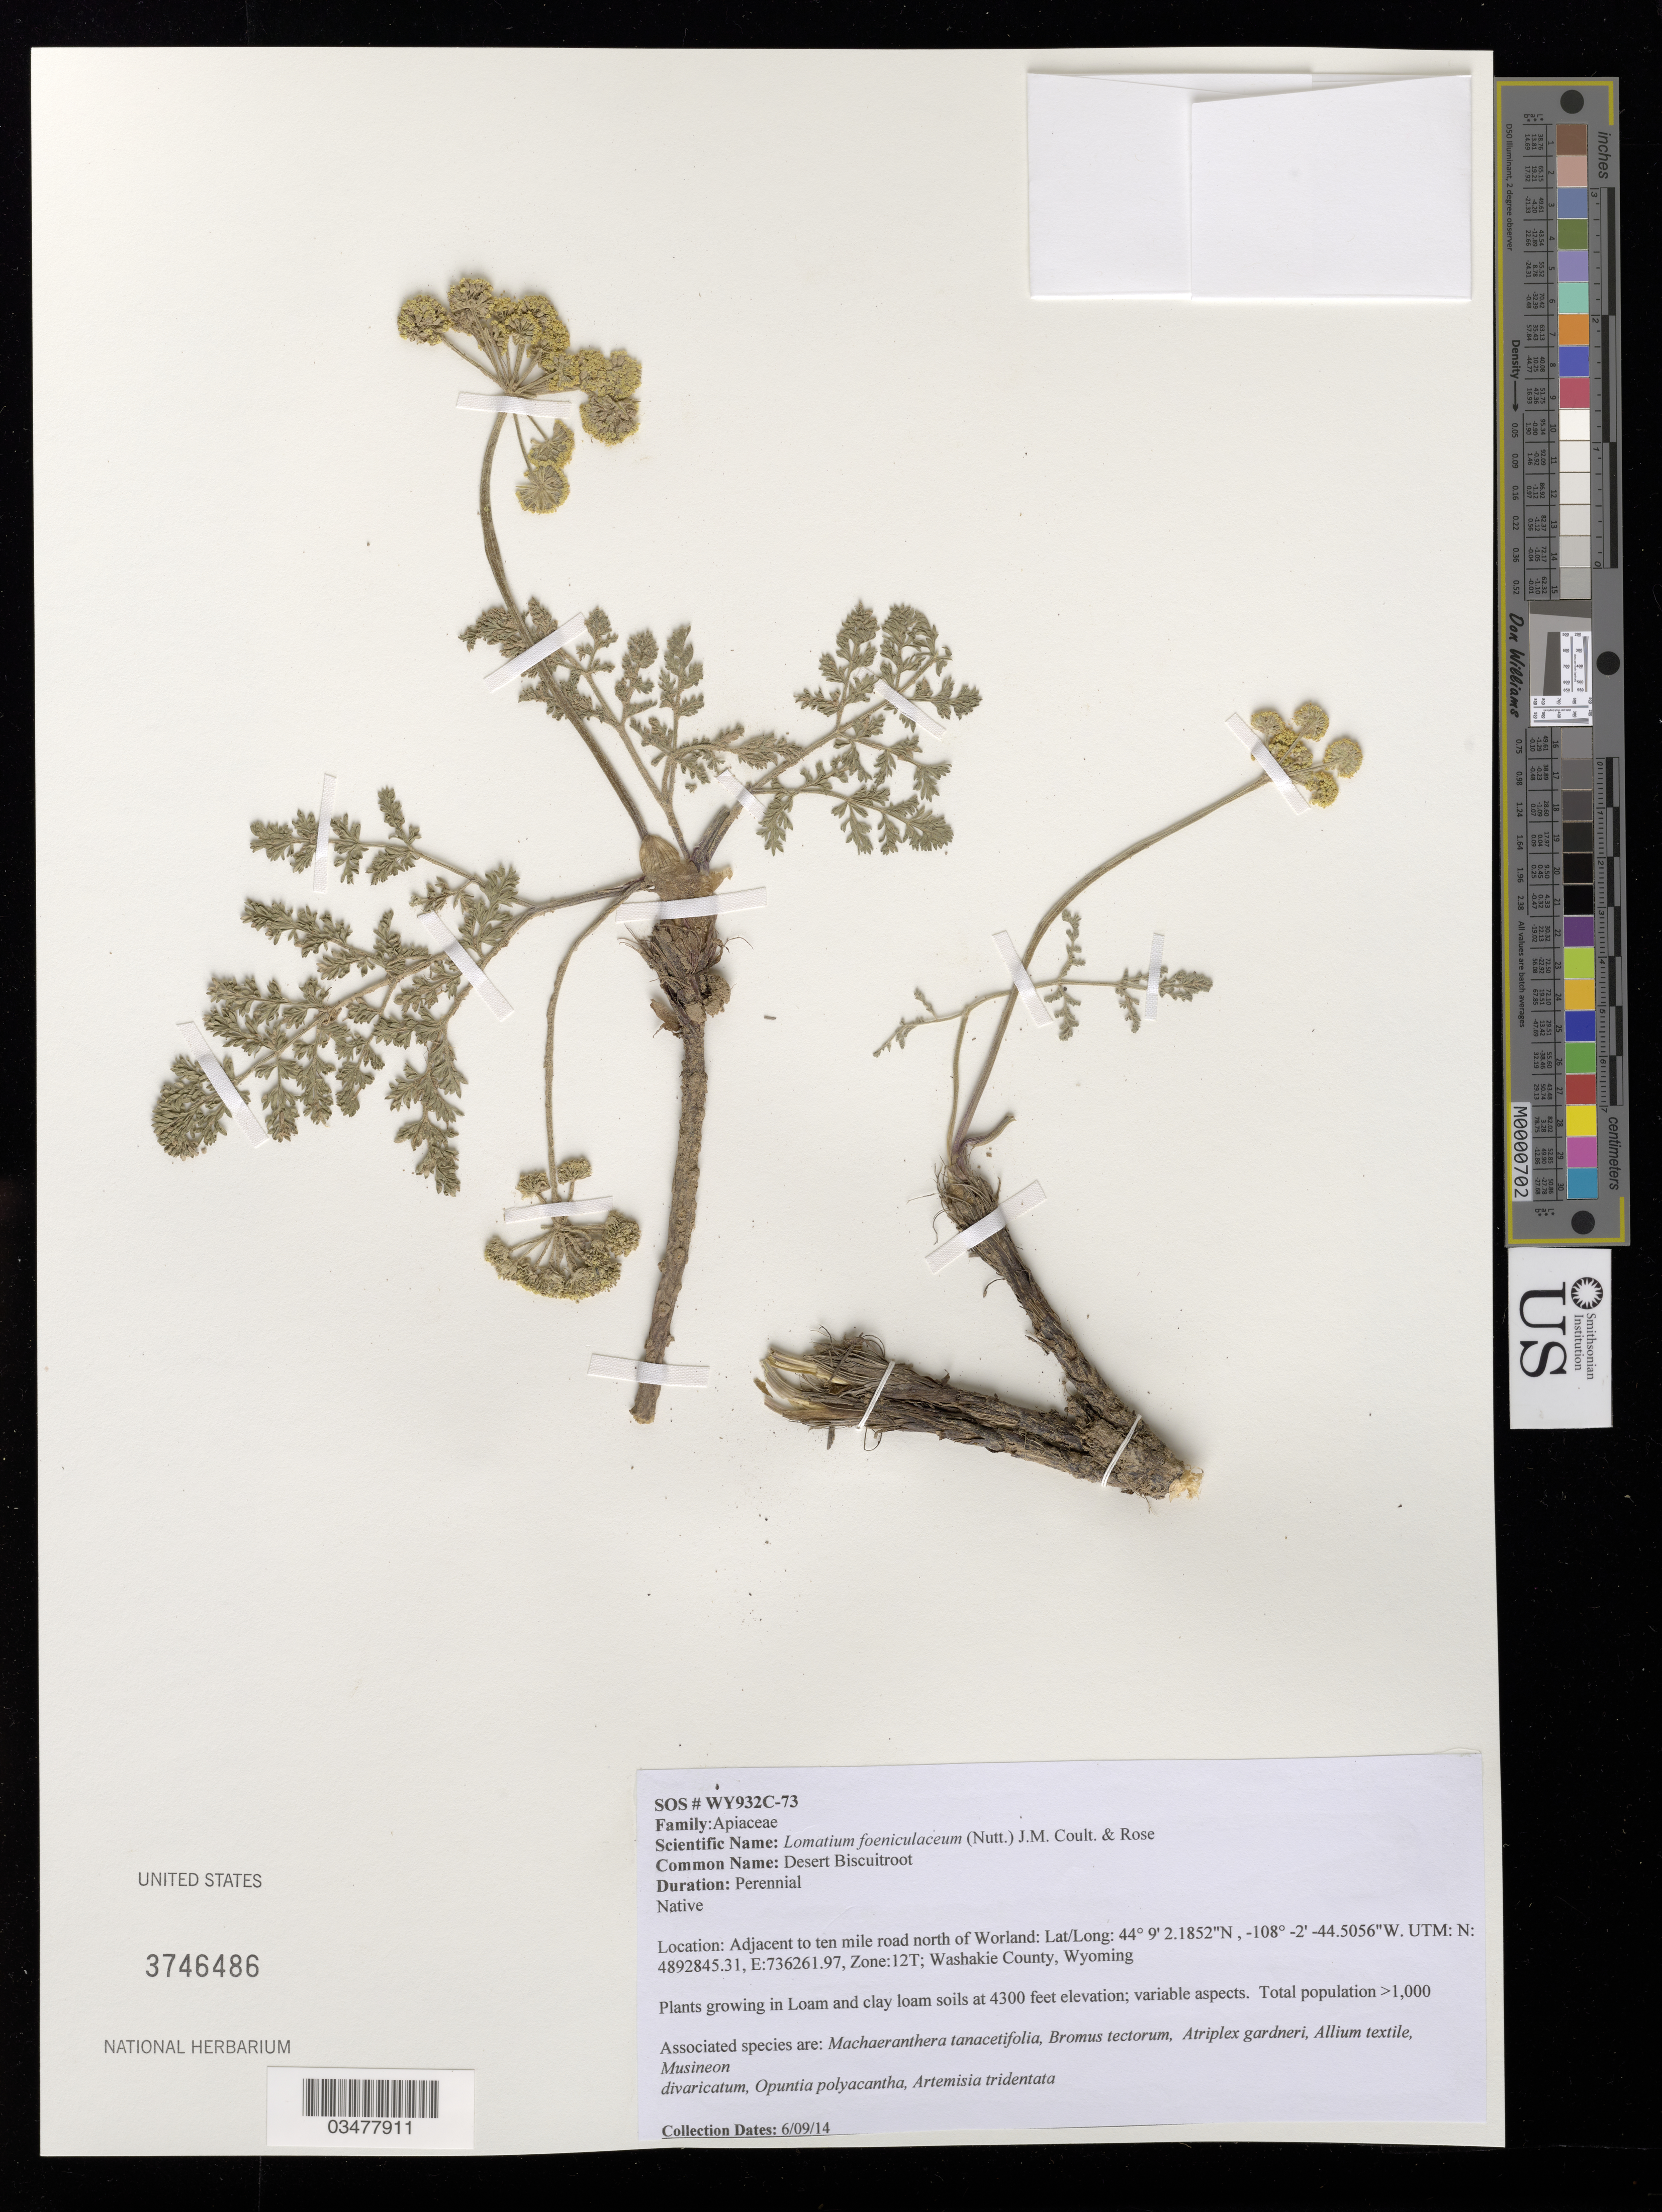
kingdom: Plantae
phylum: Tracheophyta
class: Magnoliopsida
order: Apiales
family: Apiaceae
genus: Lomatium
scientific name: Lomatium foeniculaceum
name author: (Nutt.) J.M. Coult. & Rose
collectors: L. King & D. King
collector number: WY932C-73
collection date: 2014-06-09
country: United States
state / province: Wyoming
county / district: Washakie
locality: Adjacent to ten mile road north of Worland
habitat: Loam and clay loam soils. With Bromus tectorum, Atriplex gardneri, Allium textile, etc.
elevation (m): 1311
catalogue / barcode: US 3746486